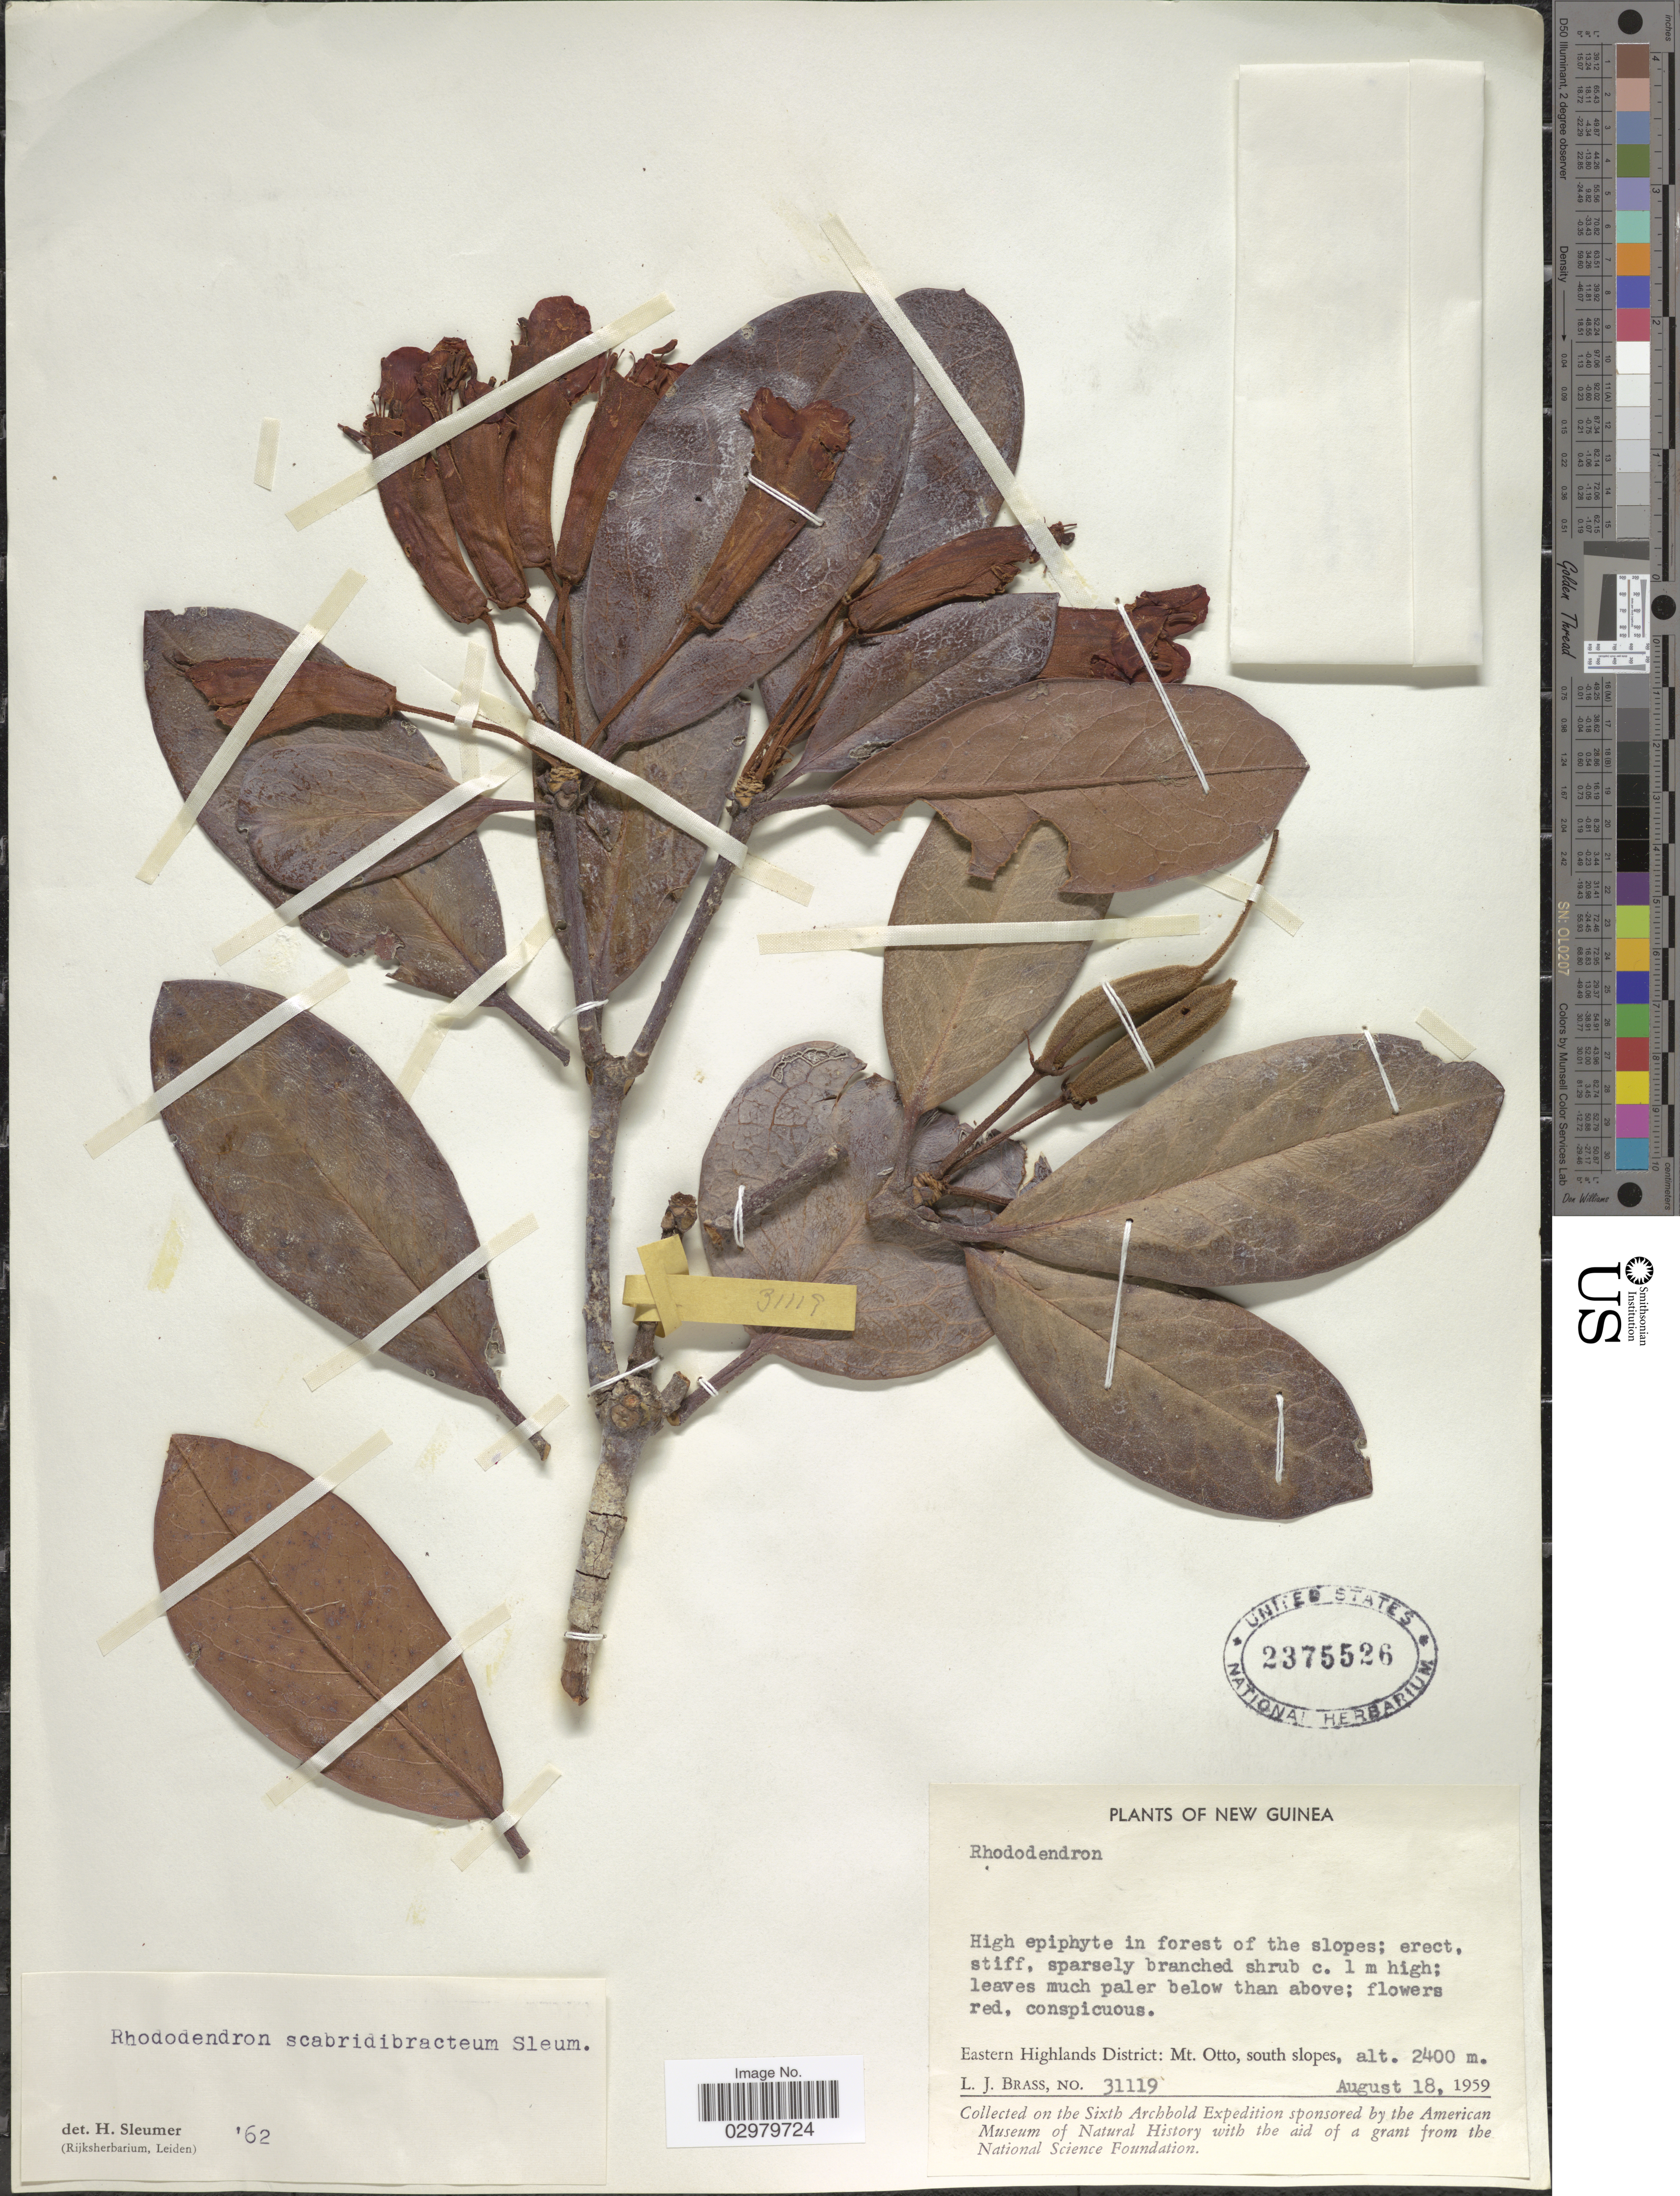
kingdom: Plantae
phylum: Tracheophyta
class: Magnoliopsida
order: Ericales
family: Ericaceae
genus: Rhododendron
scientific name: Rhododendron scabridibracteum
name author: Sleumer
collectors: L. J. Brass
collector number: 31119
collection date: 1959-08-18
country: Papua New Guinea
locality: New Guinea. Eastern Highlands District: Mt. Otto, south slopes.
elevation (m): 2400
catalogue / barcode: US 2375526